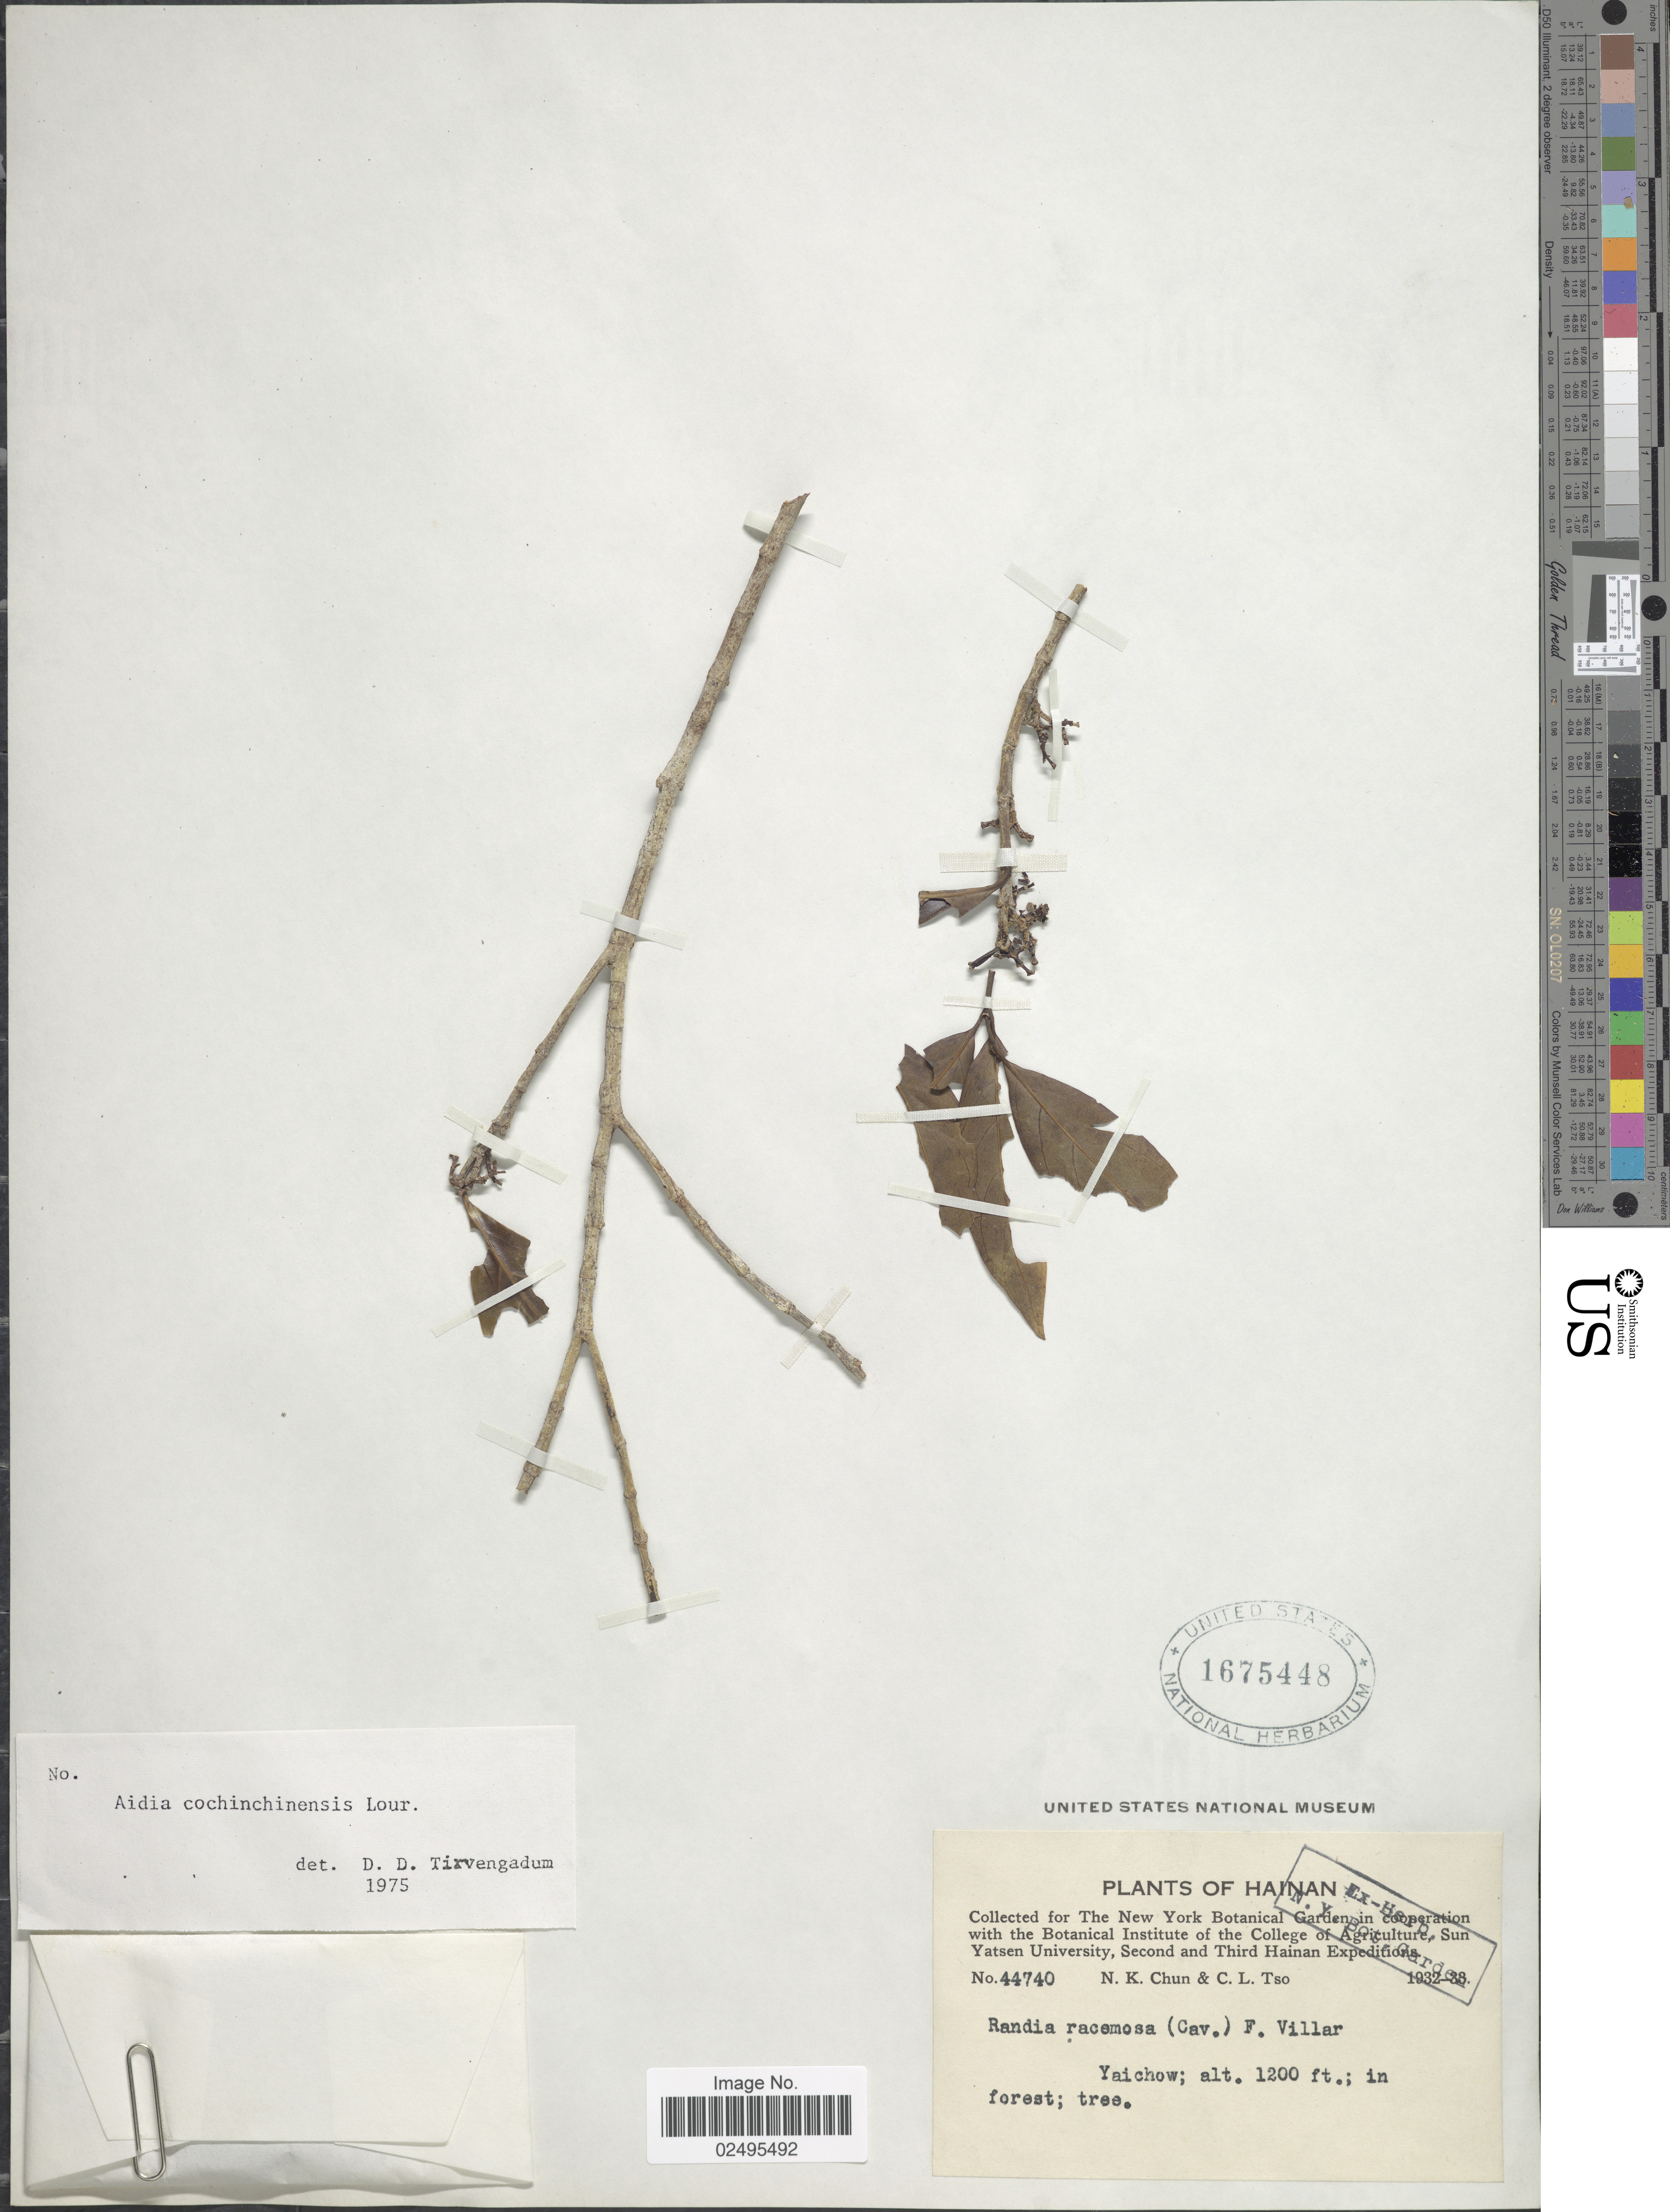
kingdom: Plantae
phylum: Tracheophyta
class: Magnoliopsida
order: Gentianales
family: Rubiaceae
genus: Aidia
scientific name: Aidia cochinchinensis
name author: (Lour.) Merr.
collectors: N. K. Chun & C. Tso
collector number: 44740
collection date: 1932/1933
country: China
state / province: Hainan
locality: Yaichow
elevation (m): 366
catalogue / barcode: US 1675448